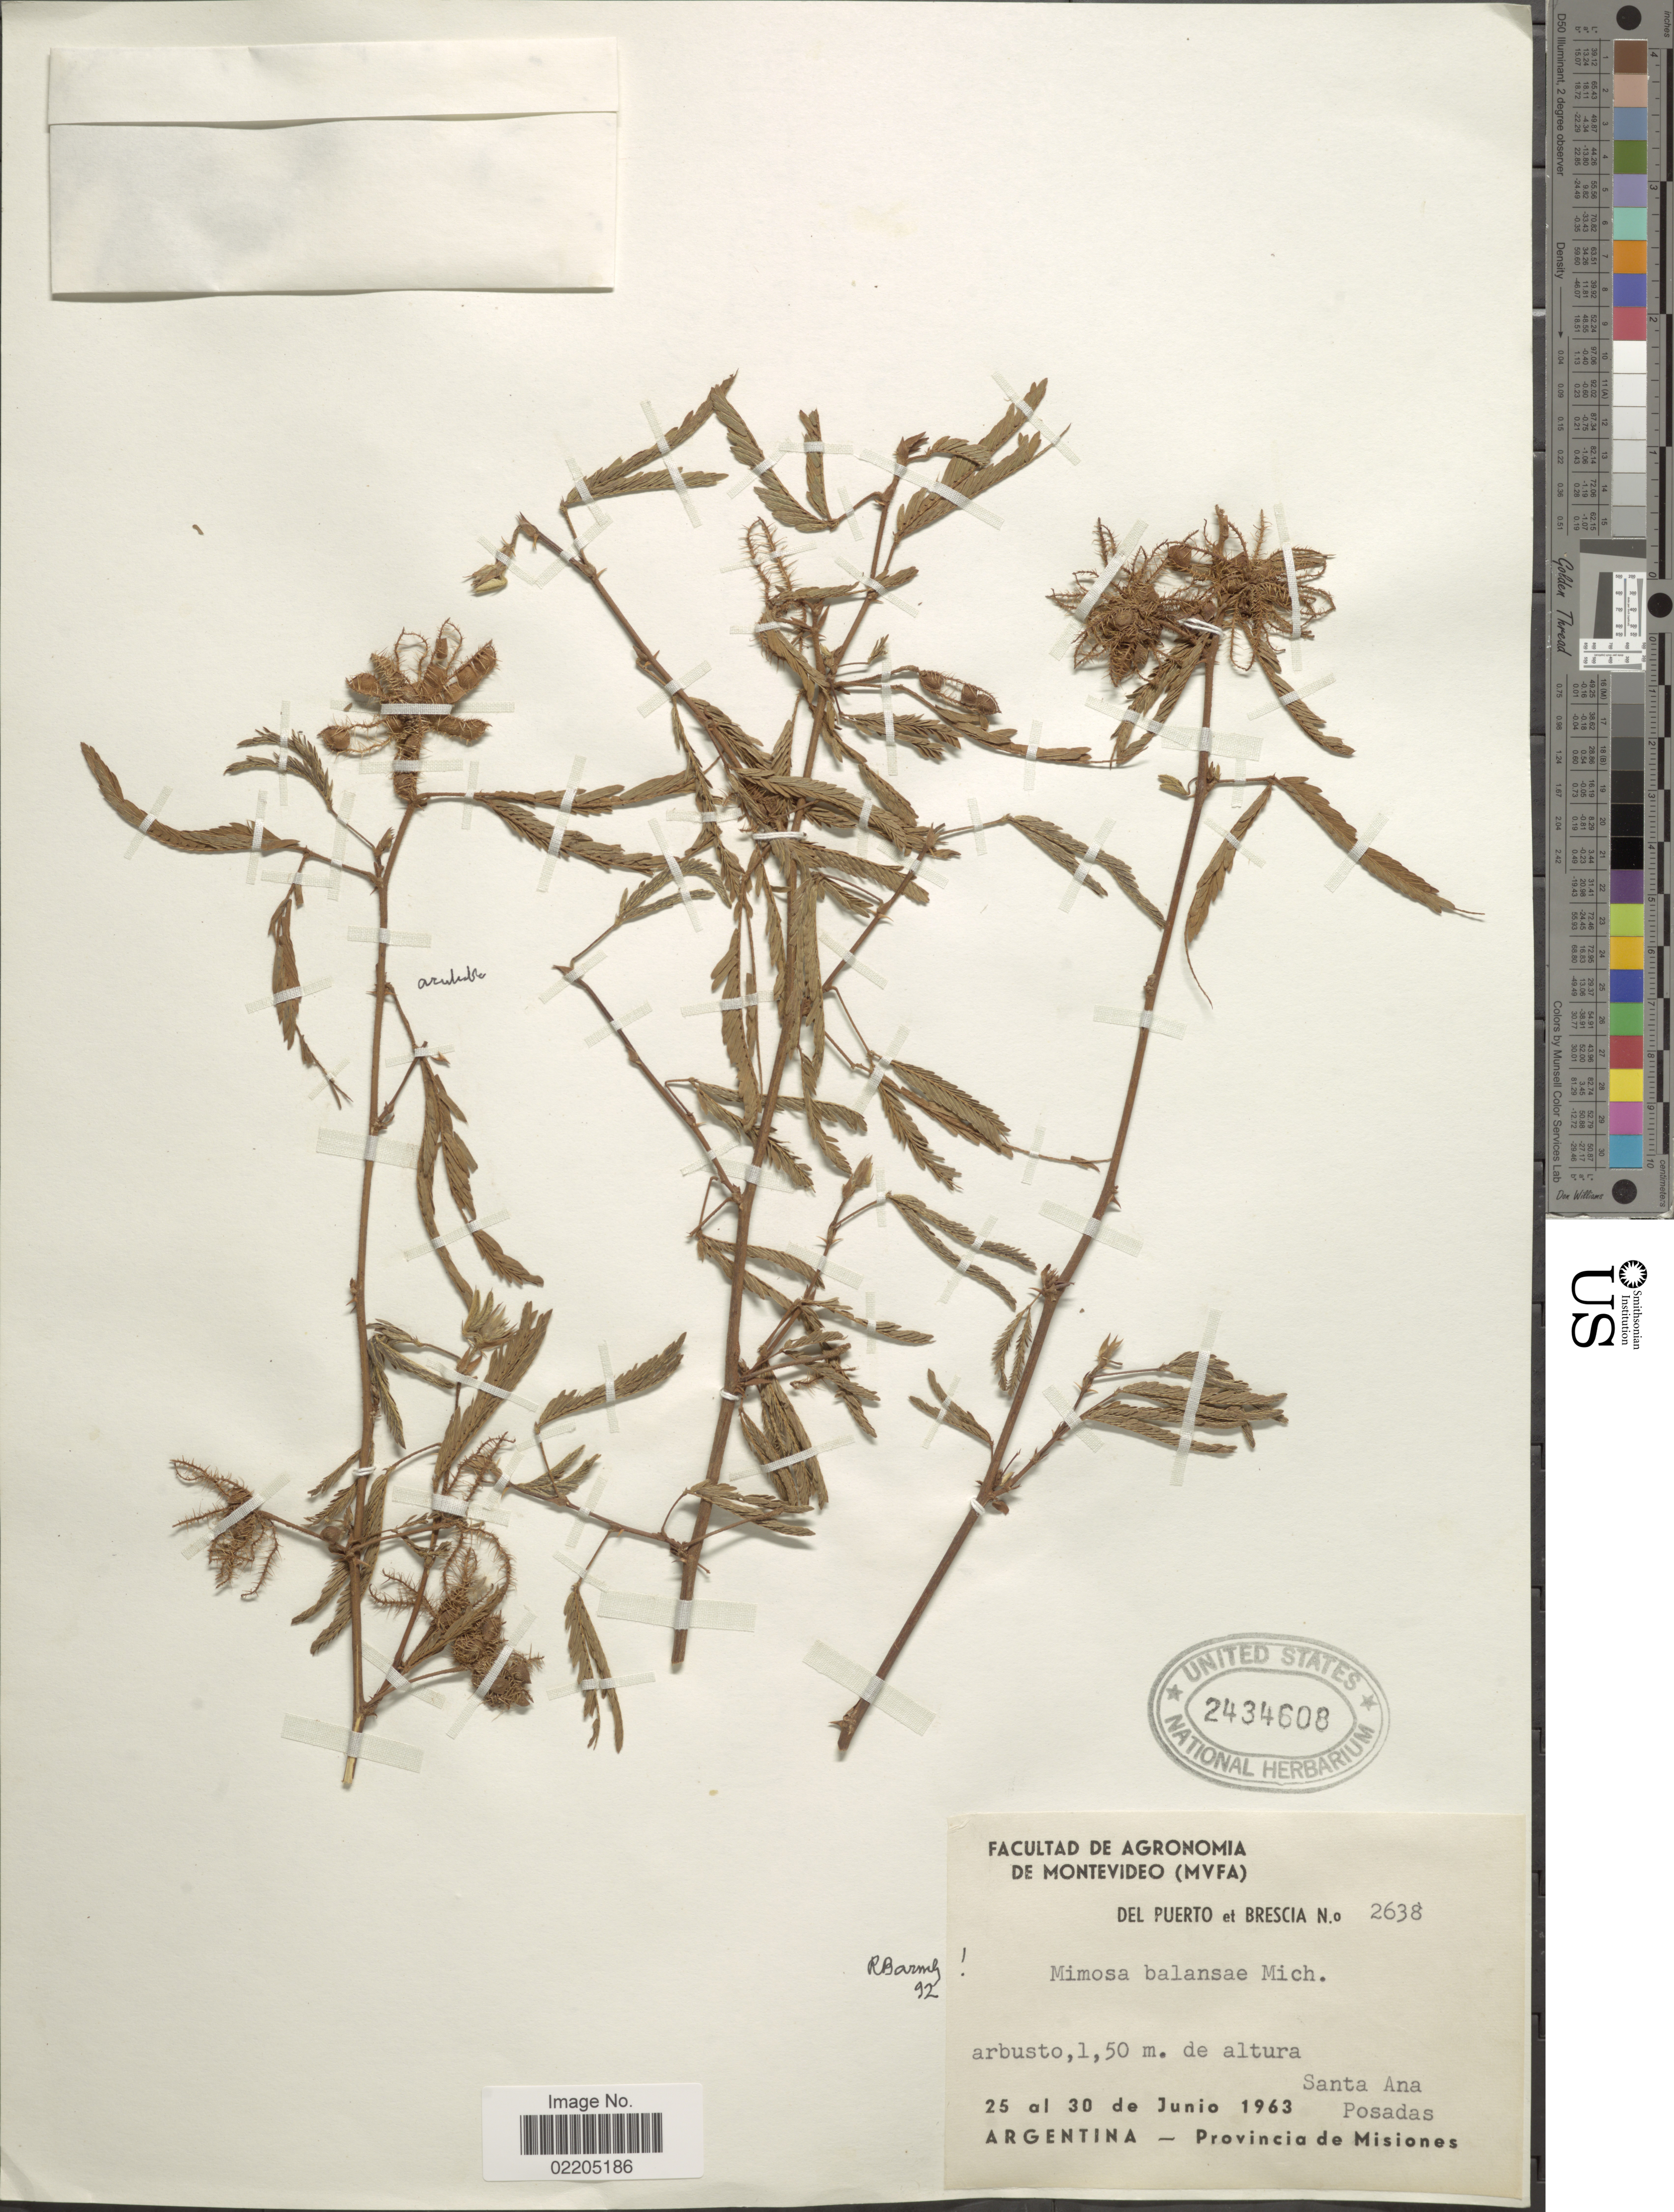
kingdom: Plantae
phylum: Tracheophyta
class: Magnoliopsida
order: Fabales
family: Fabaceae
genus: Mimosa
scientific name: Mimosa balansae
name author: Micheli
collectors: Del Puerto & -. Brescia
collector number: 2638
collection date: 1963-06-25/1963-06-30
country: Argentina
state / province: Misiones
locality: Santa Ana, Posadas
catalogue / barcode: US 2434608